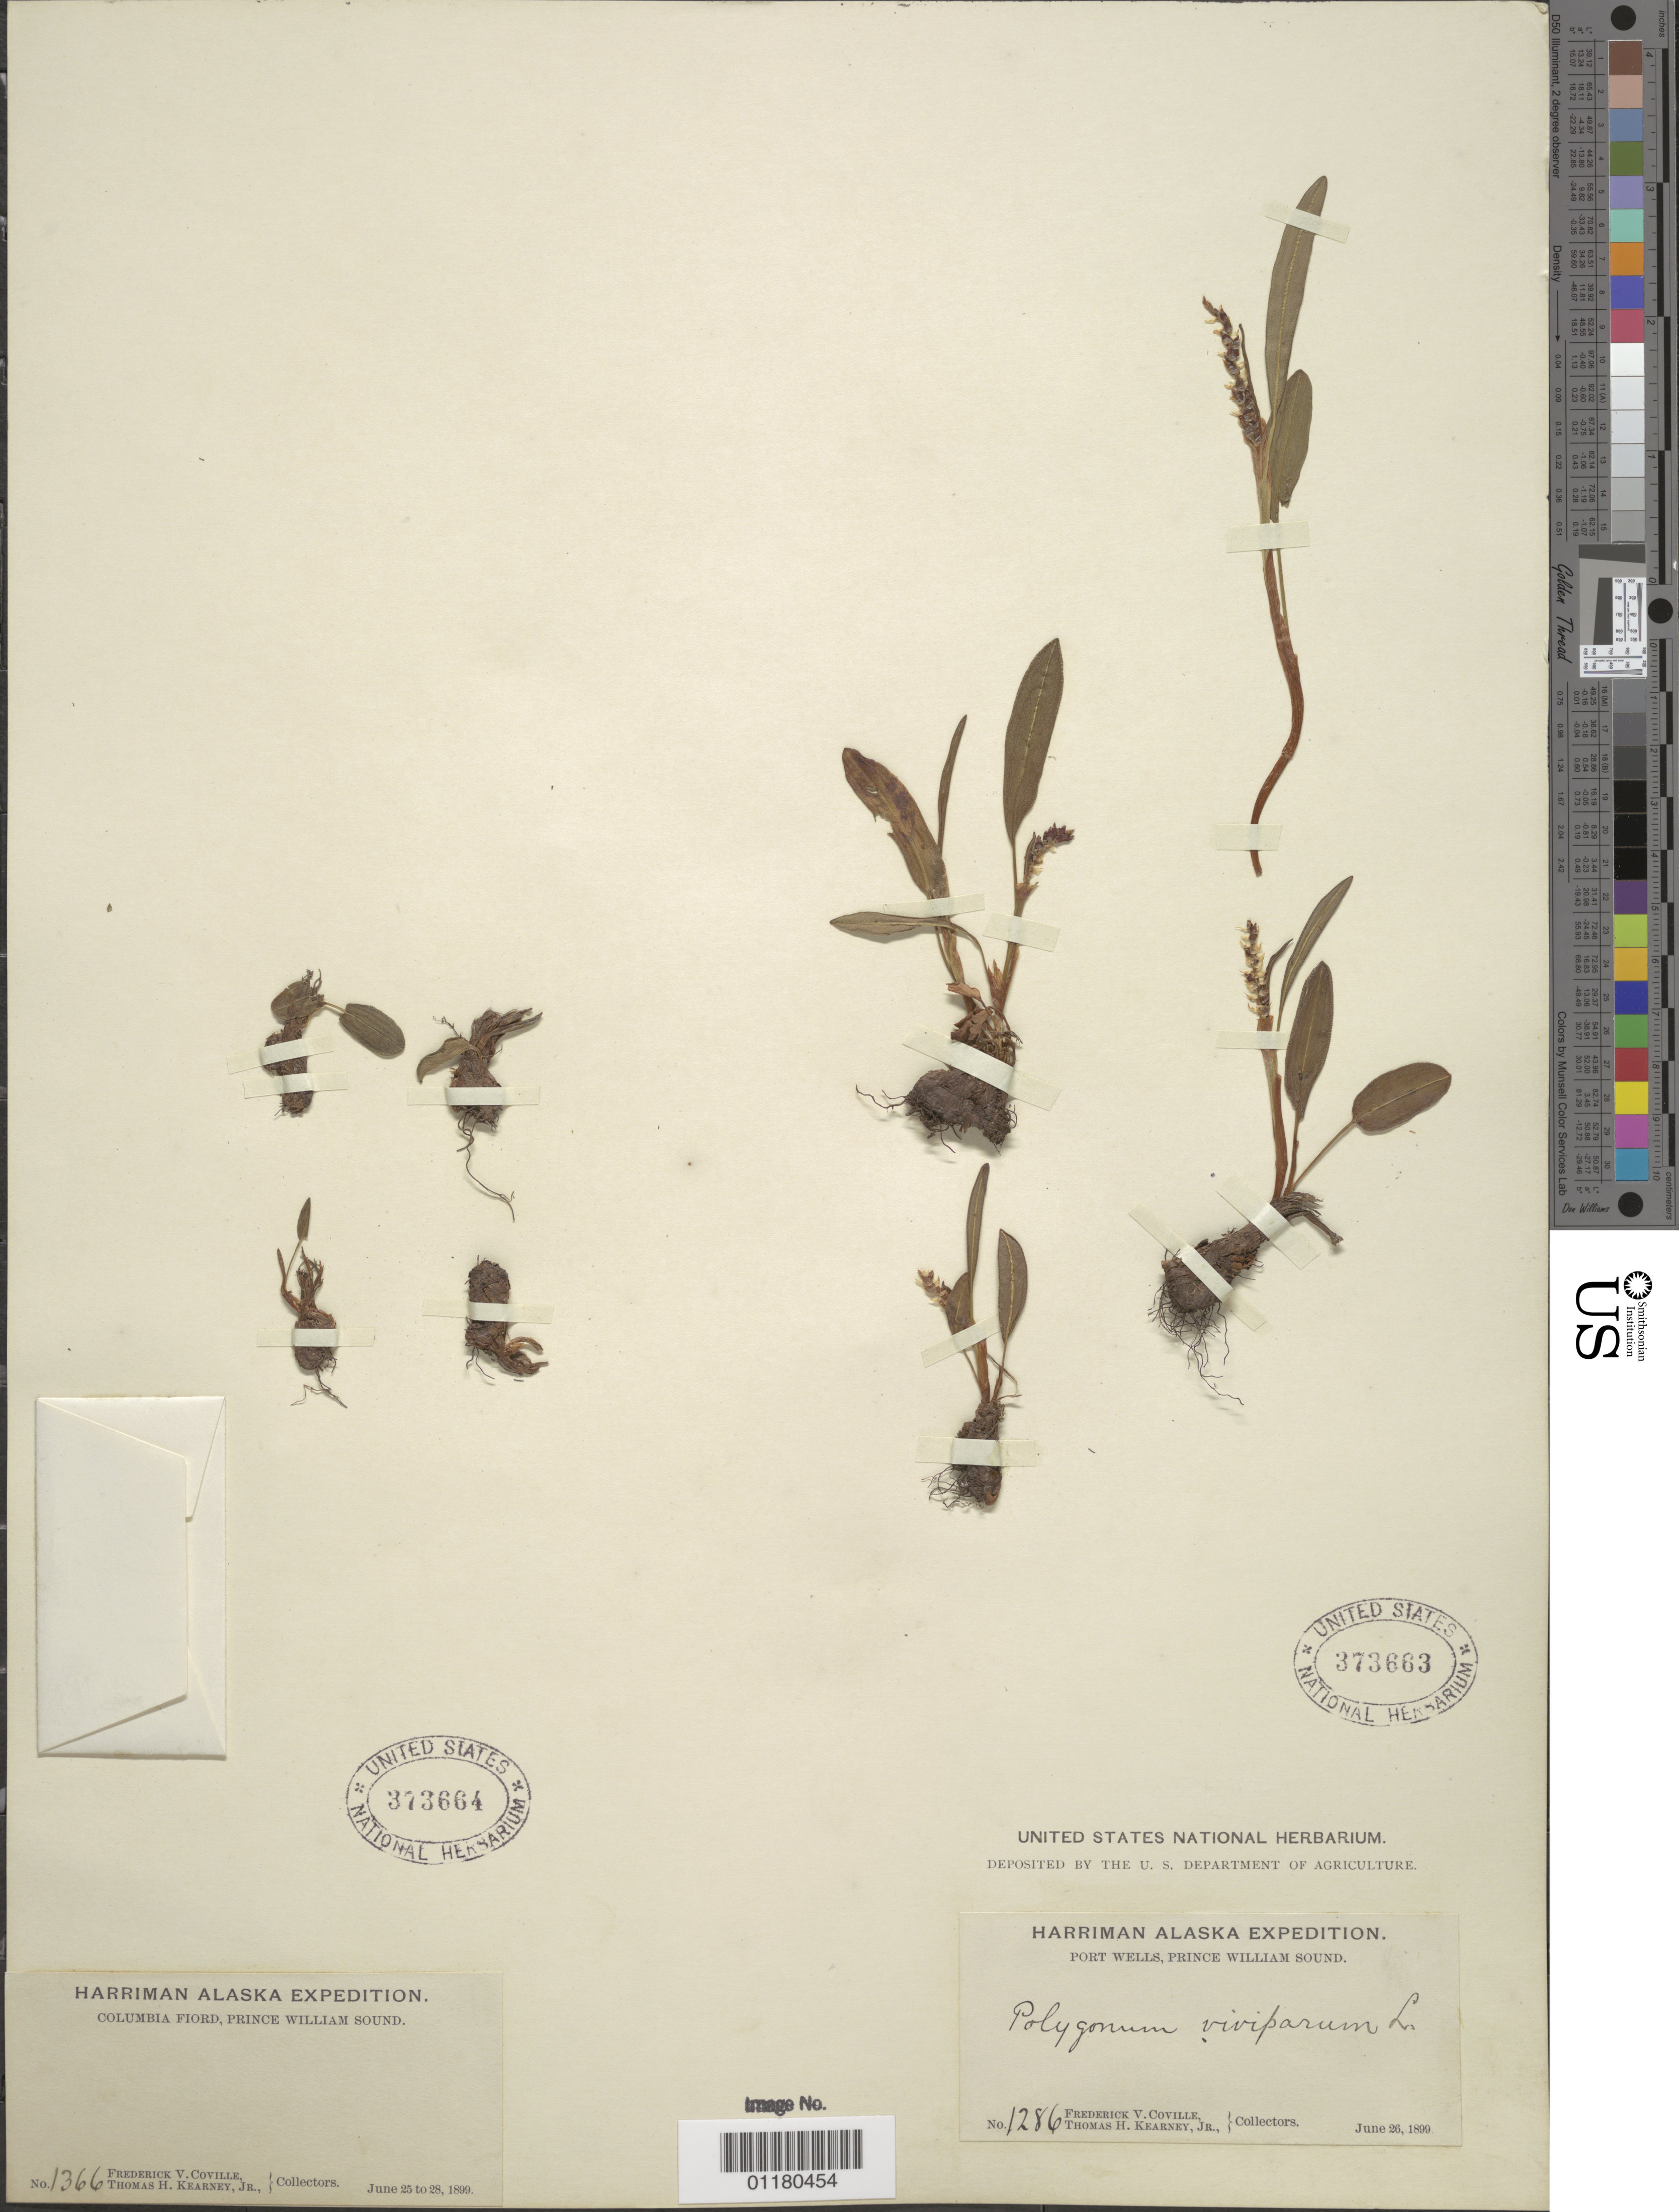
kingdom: Plantae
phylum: Tracheophyta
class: Magnoliopsida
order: Caryophyllales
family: Polygonaceae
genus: Bistorta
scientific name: Bistorta vivipara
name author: (L.) Delarbre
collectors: F. V. Coville & T. H. Kearney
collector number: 1366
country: United States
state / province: Alaska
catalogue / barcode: US 373664